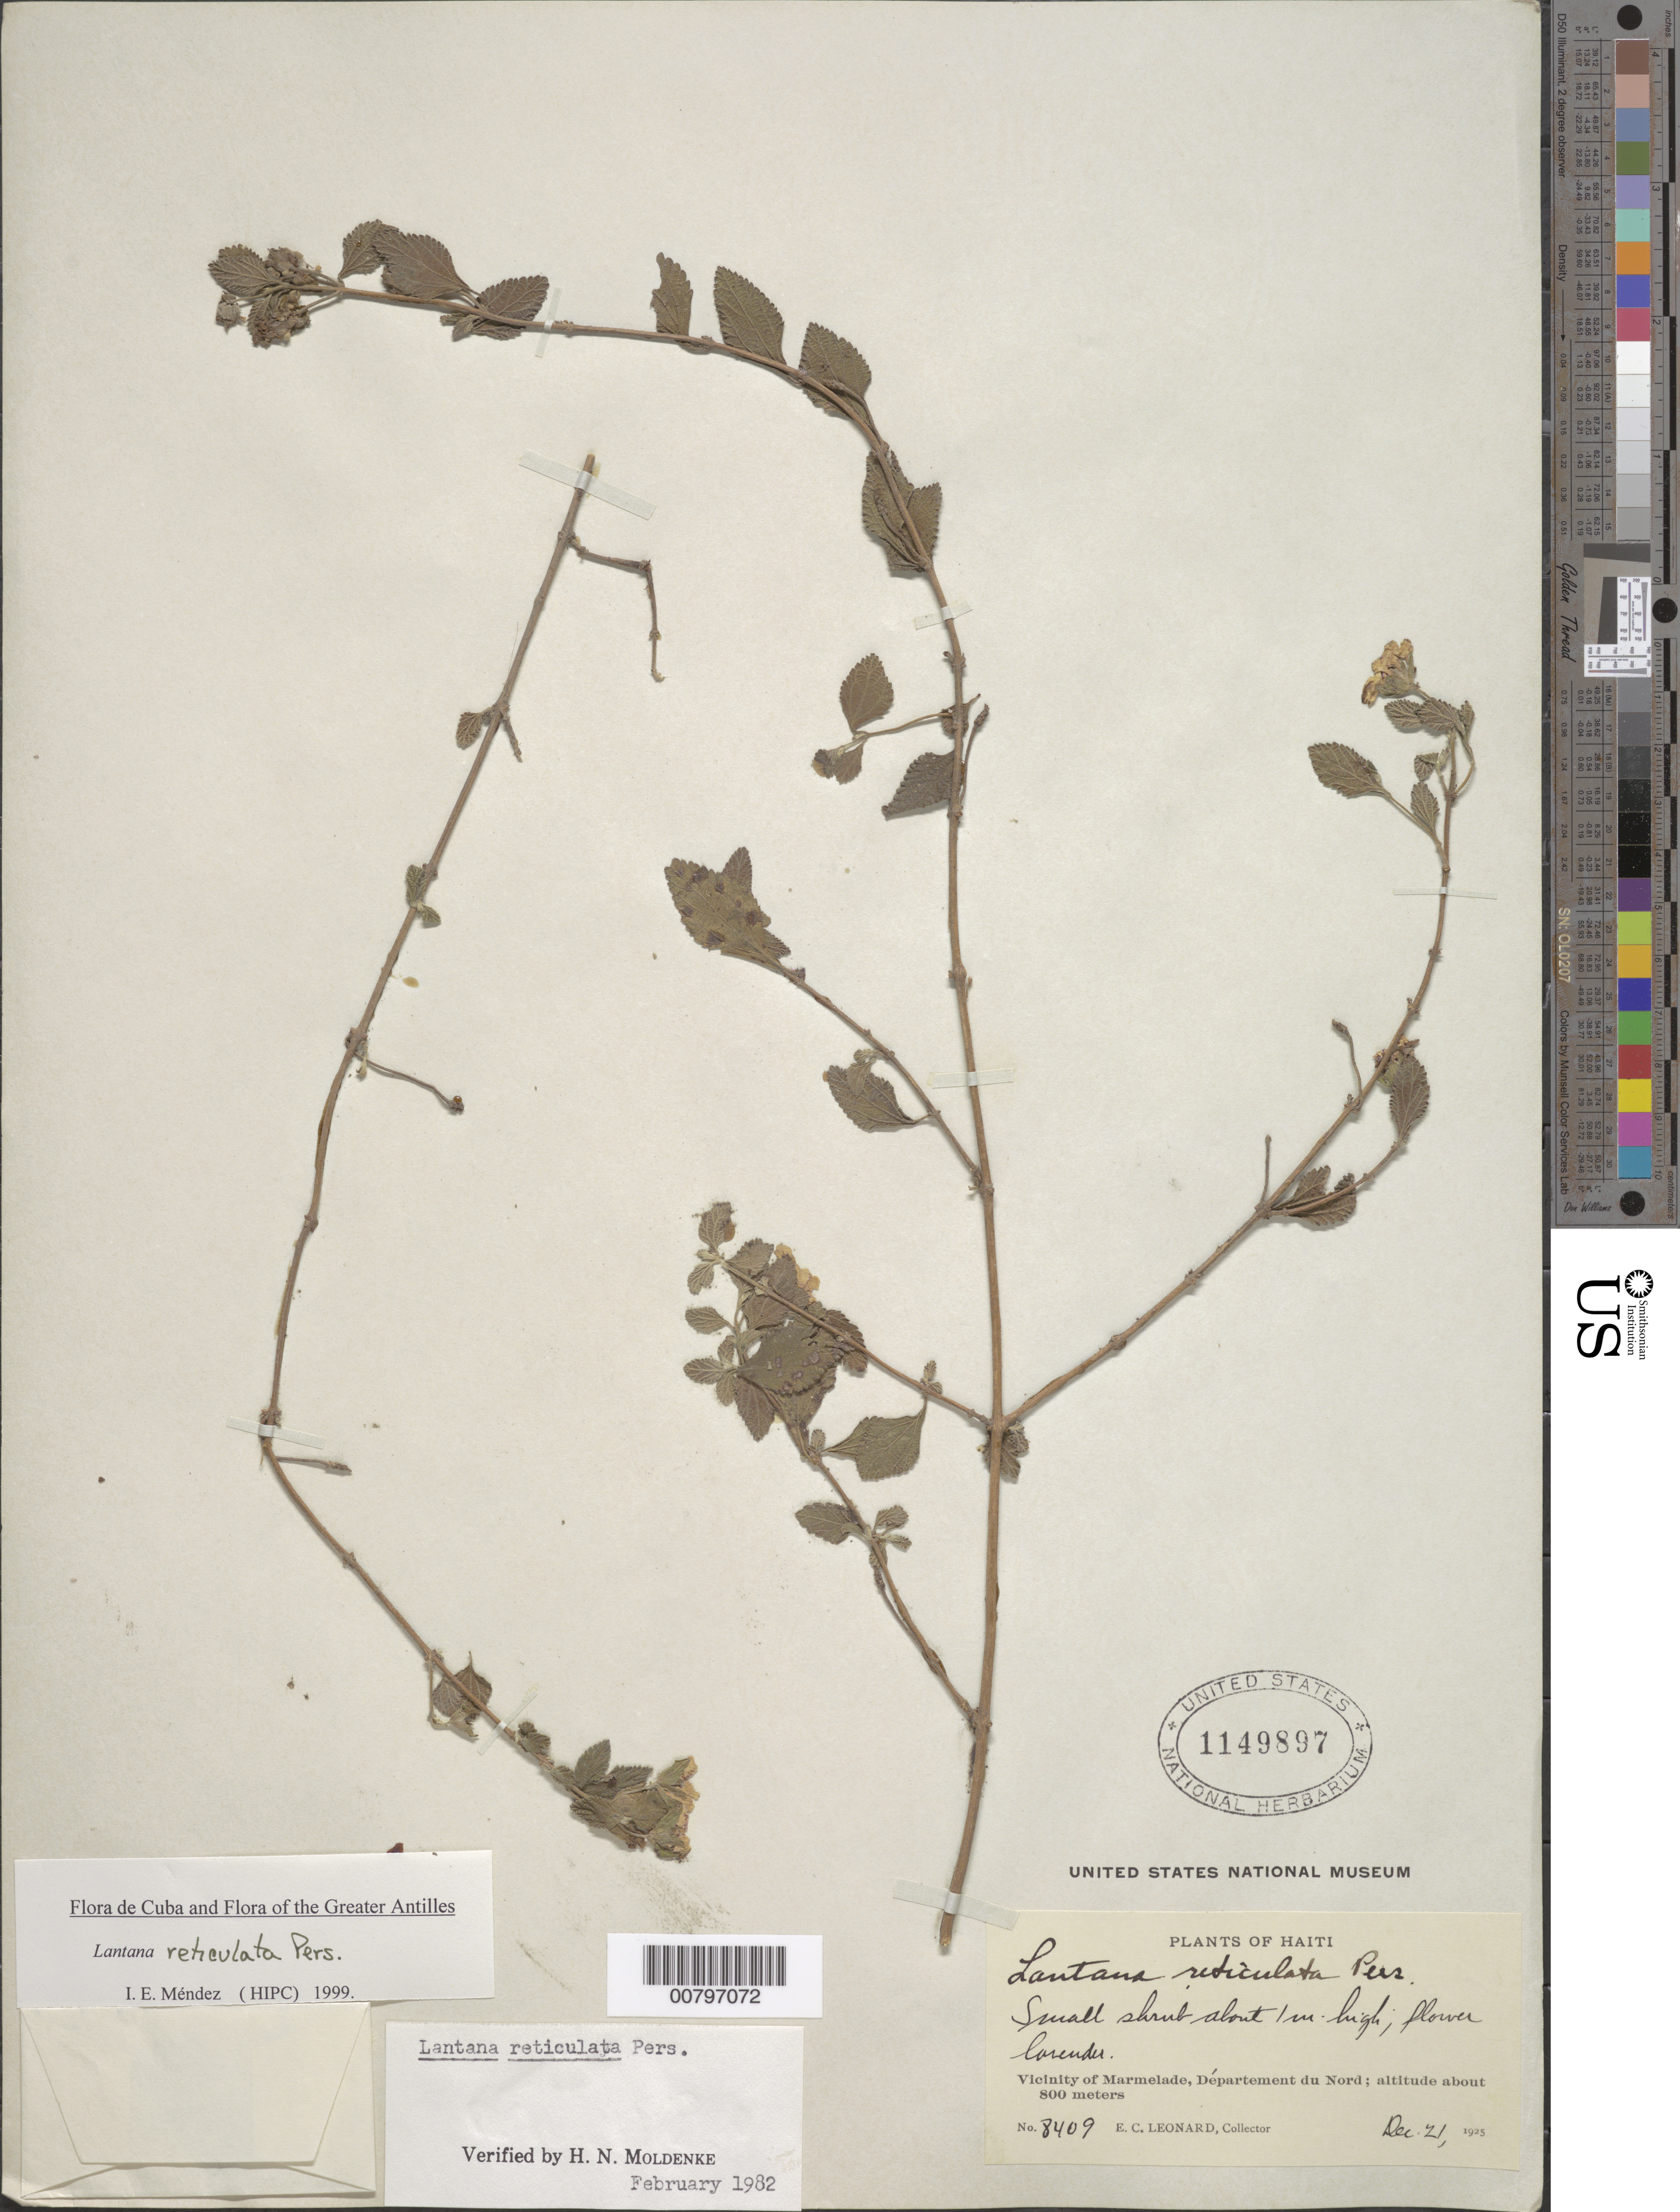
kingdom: Plantae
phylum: Tracheophyta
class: Magnoliopsida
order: Lamiales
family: Verbenaceae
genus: Lantana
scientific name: Lantana reticulata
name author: Pers.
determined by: Méndez, Isidro E., (HIPC)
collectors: E. C. Leonard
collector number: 8409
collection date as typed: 21 Dec 1925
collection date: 1925-12-21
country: Haiti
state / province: Nord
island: Hispaniola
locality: Vicinity of Marmelade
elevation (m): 800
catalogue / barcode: US 1149897